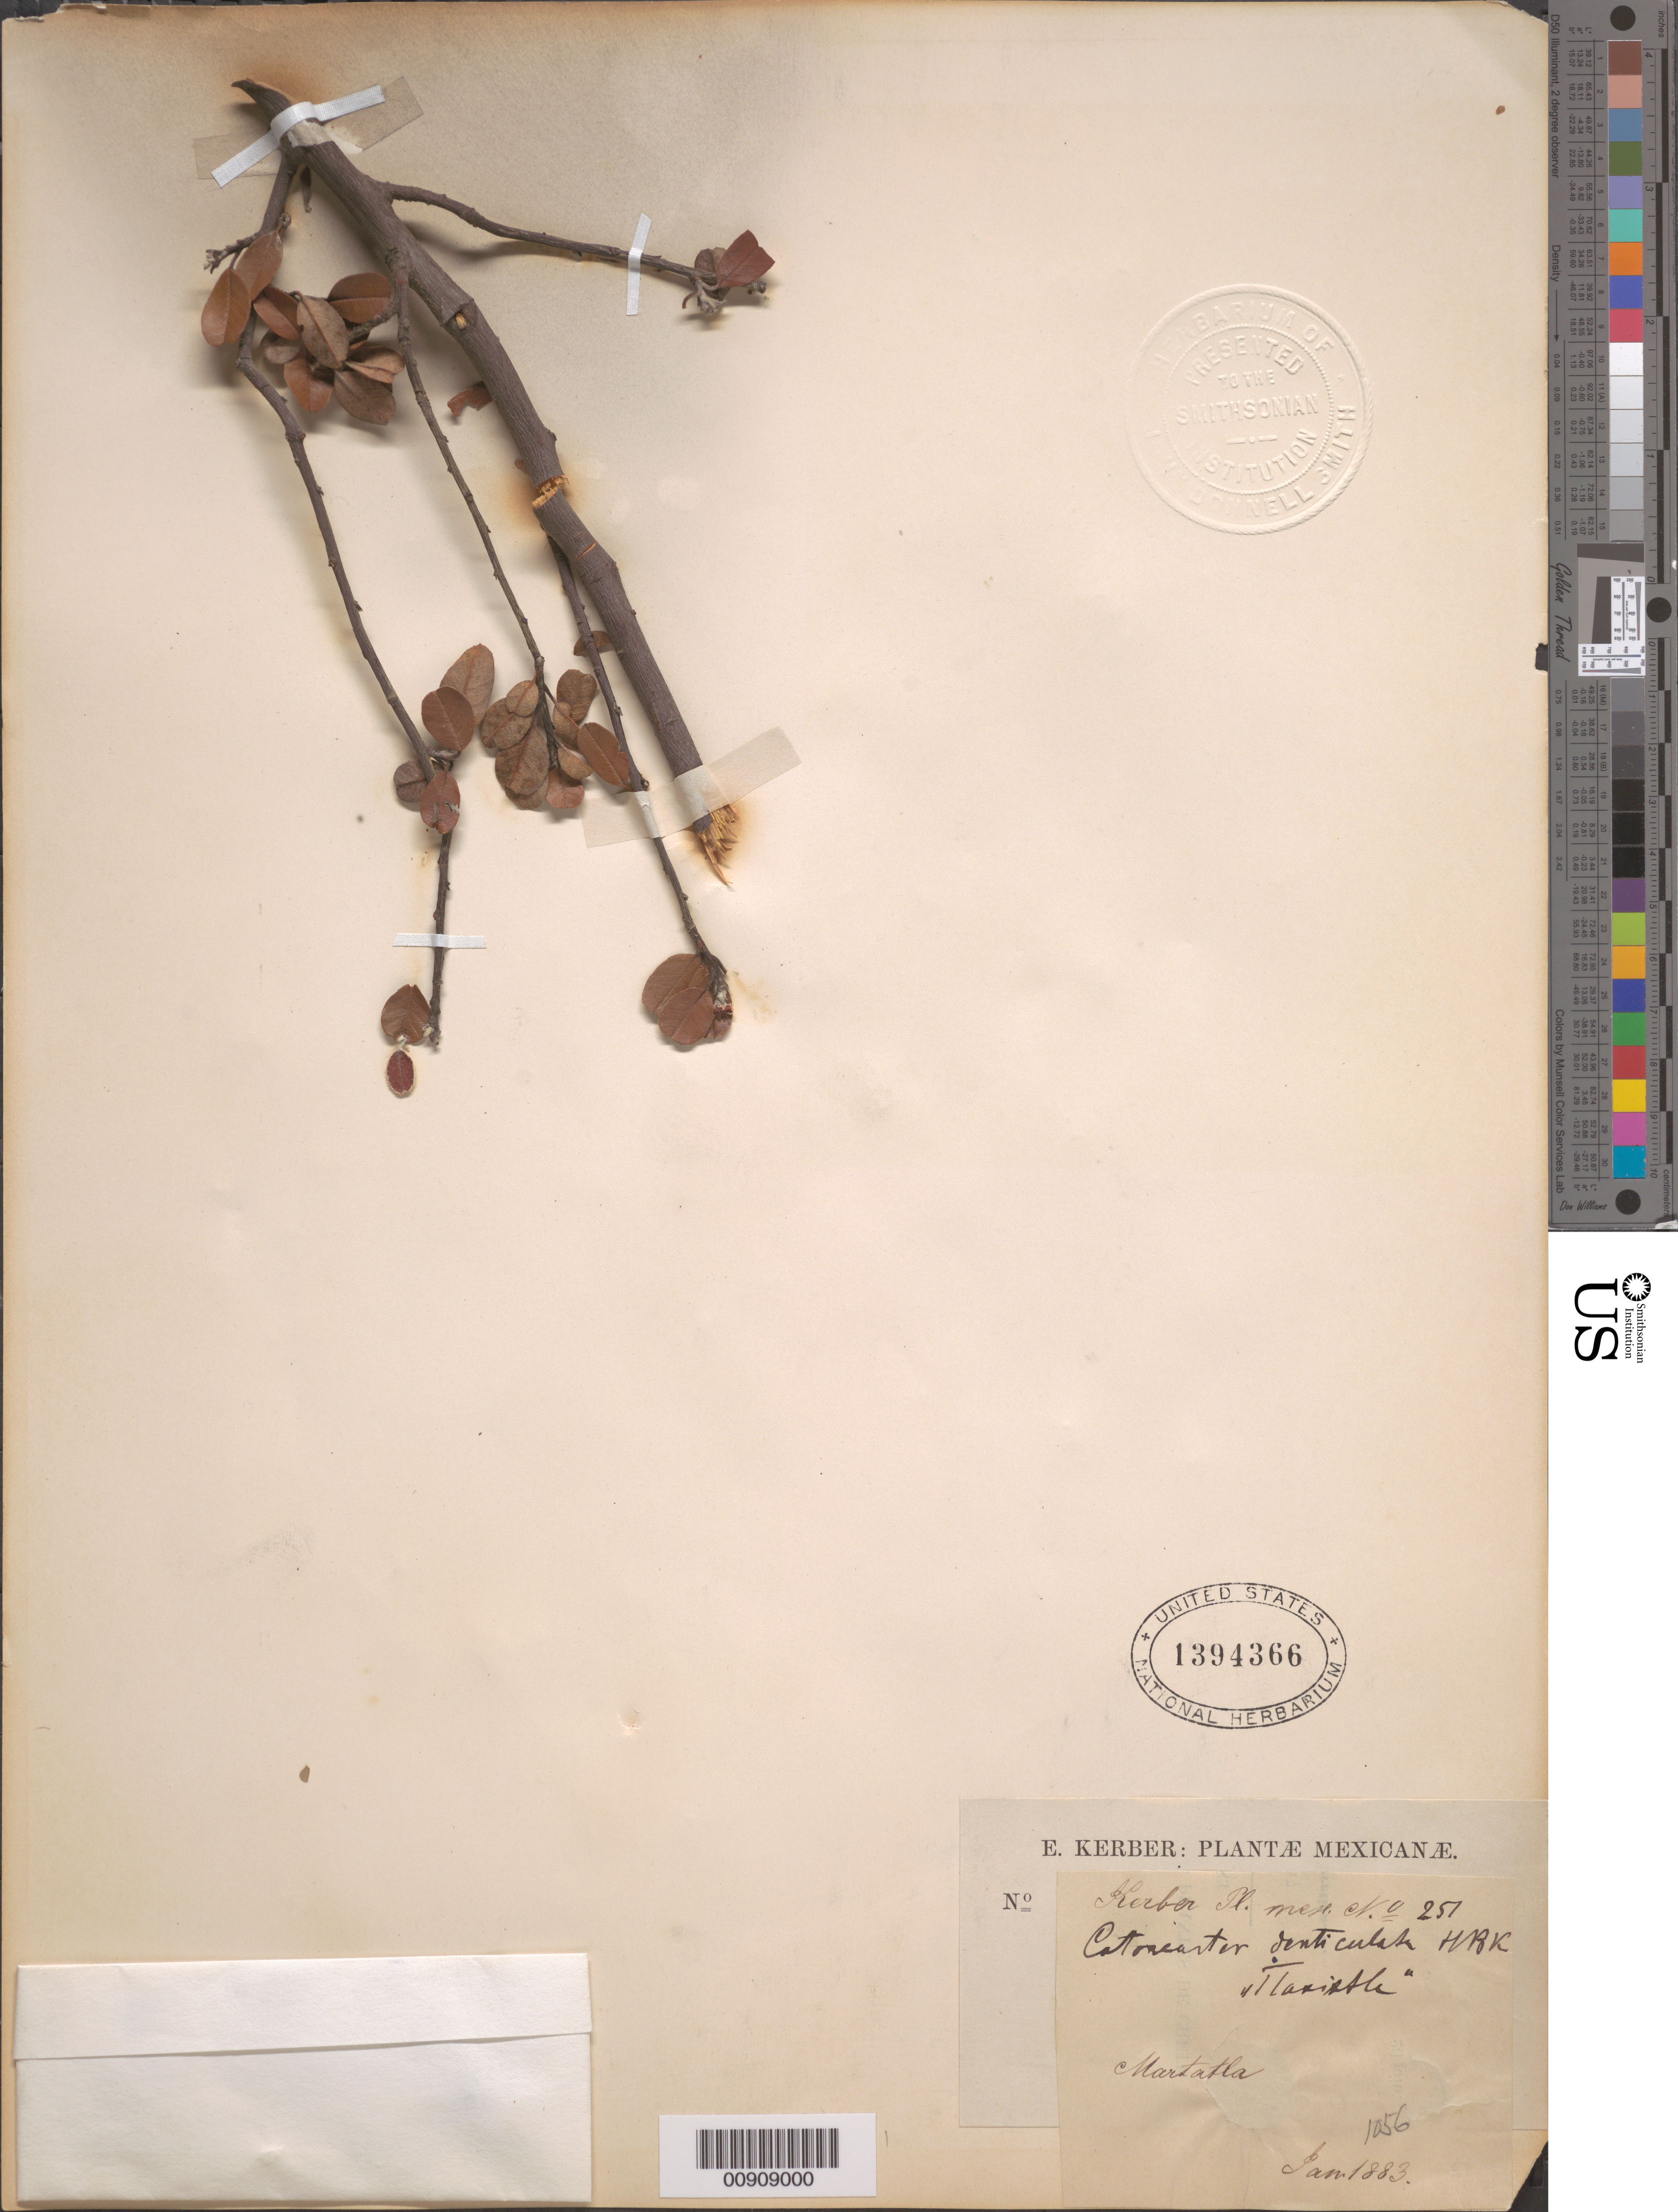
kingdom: Plantae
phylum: Tracheophyta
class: Magnoliopsida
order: Rosales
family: Rosaceae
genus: Cotoneaster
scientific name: Cotoneaster denticulata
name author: Kunth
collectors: E. Kerber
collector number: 251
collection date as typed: Jan 1883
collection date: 1883-01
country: Mexico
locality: Martatla.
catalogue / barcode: US 1394366